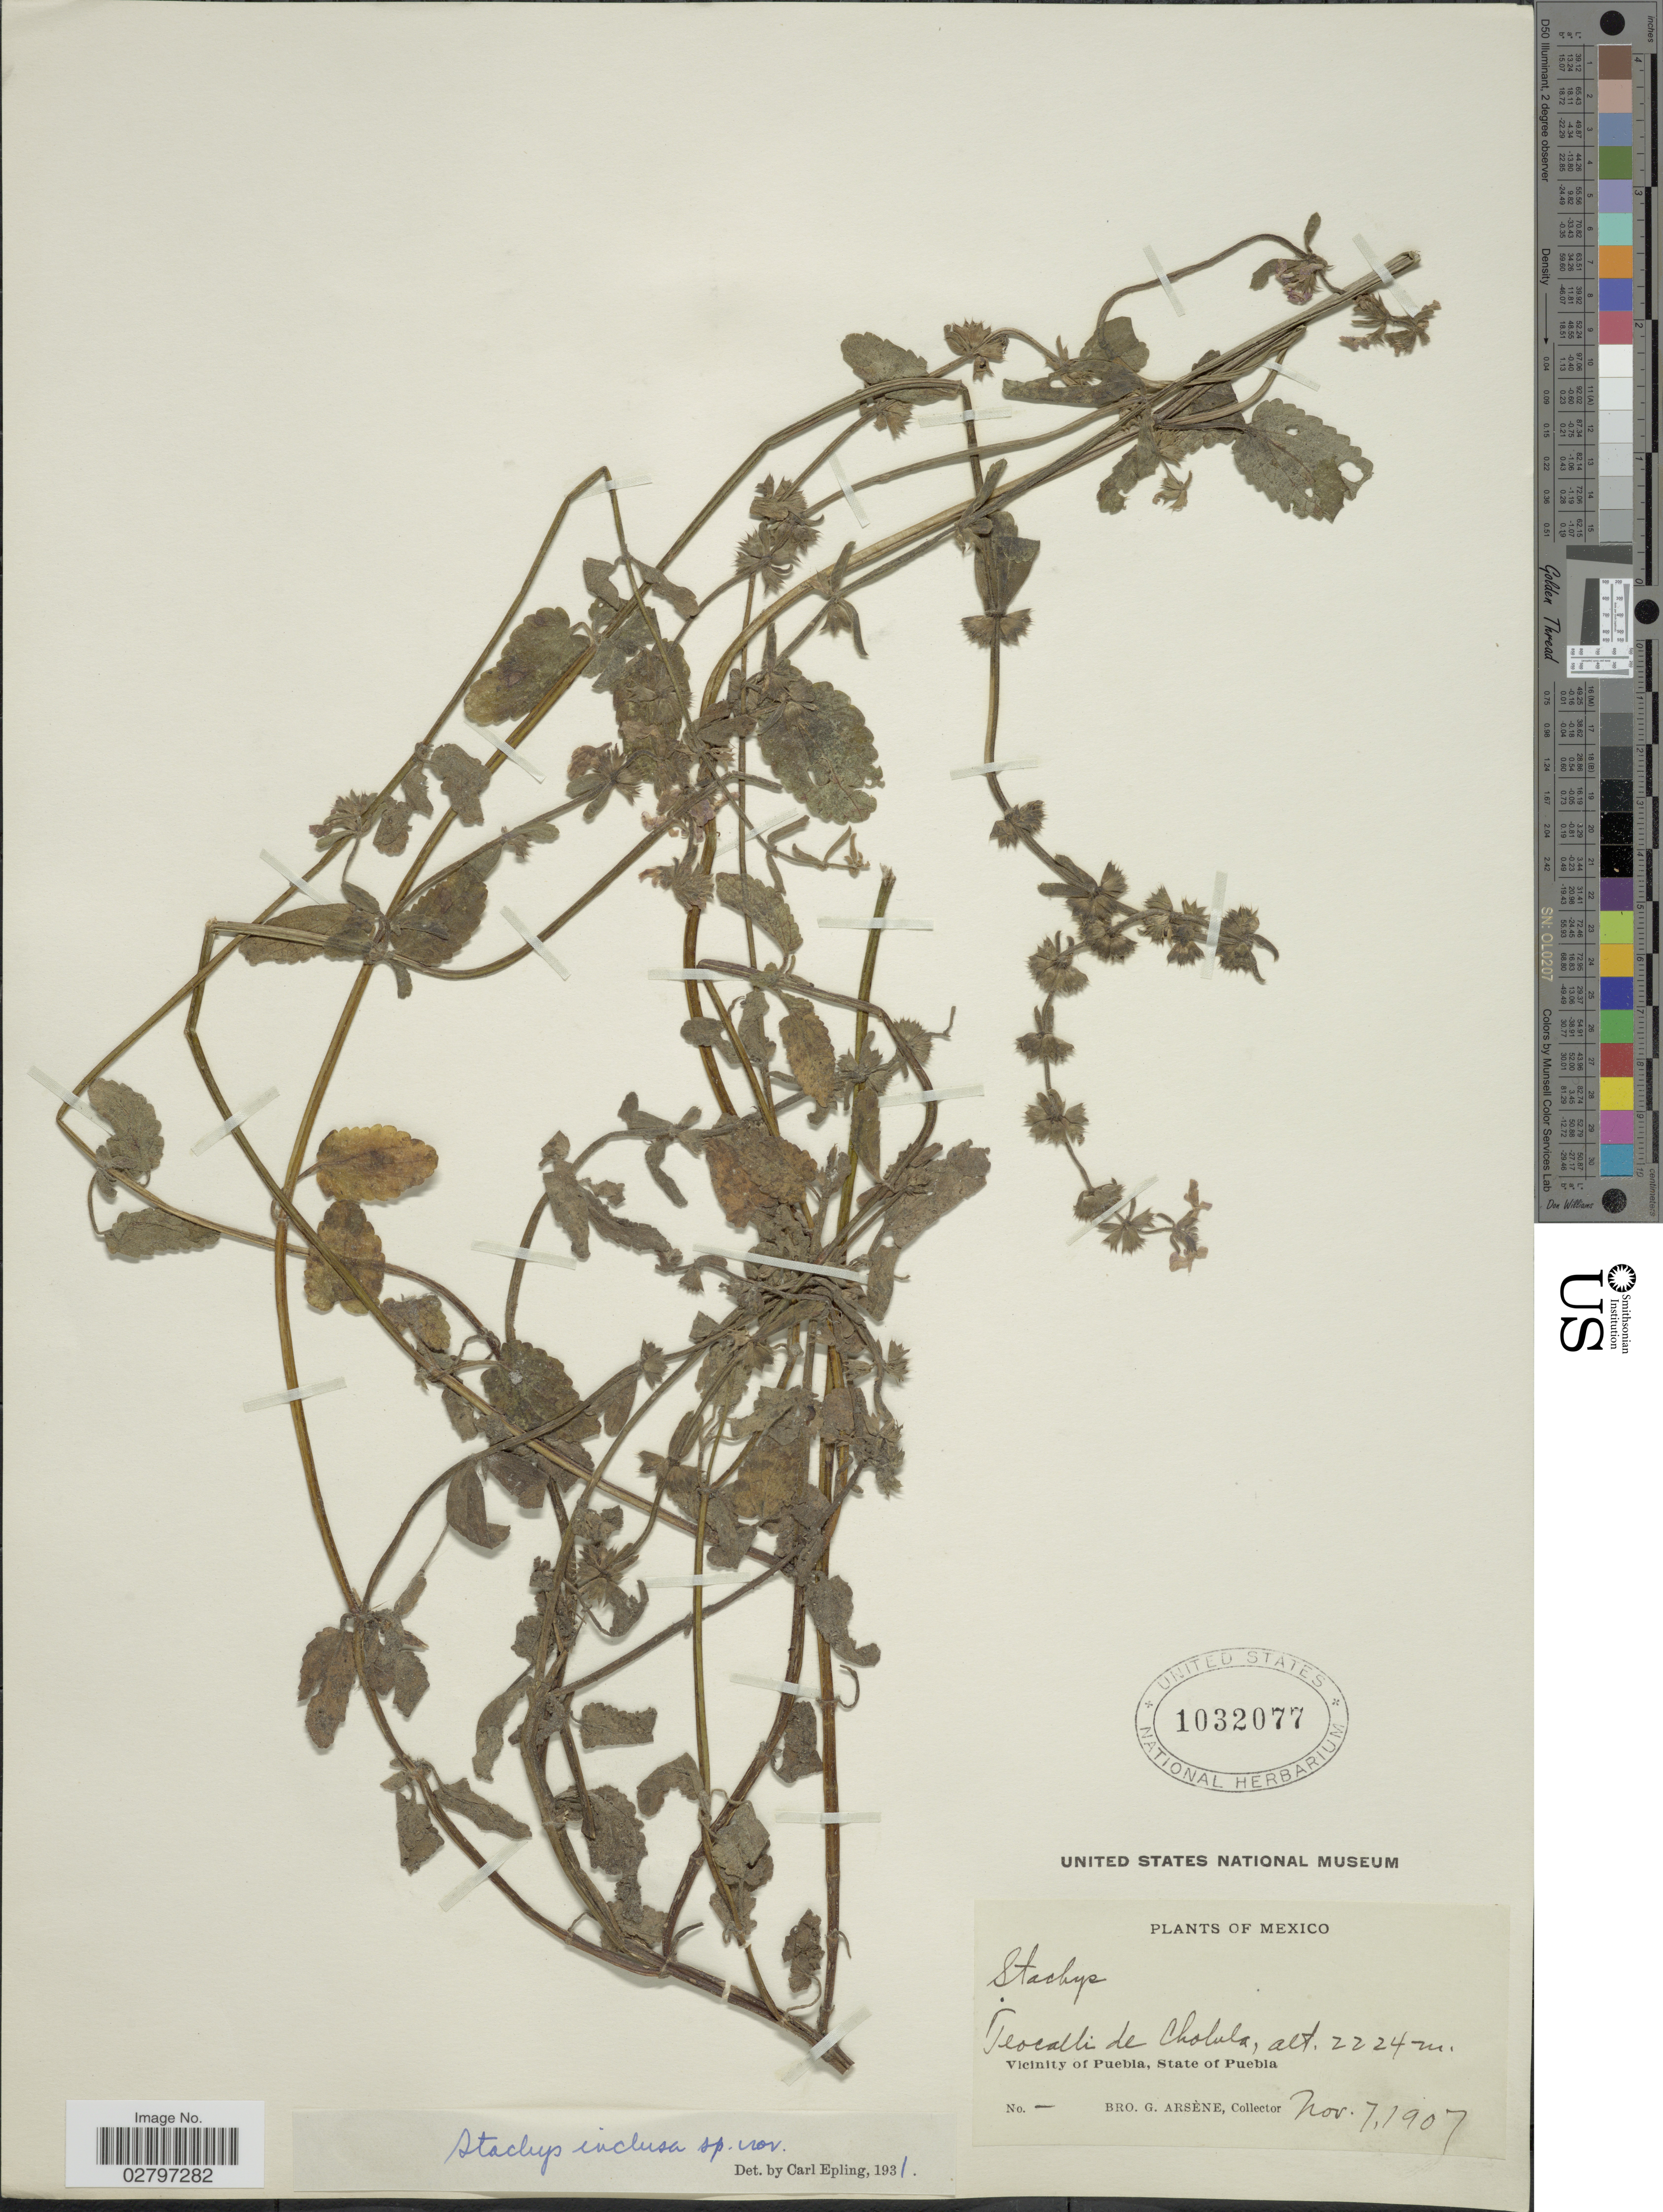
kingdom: Plantae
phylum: Tracheophyta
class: Magnoliopsida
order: Lamiales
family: Lamiaceae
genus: Stachys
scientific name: Stachys inclusa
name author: Epling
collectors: Bro. G. Arsène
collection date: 1907-11-07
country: Mexico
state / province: Puebla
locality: Teocalli de Cholula, Vicinity of Puebla.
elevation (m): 2224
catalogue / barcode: US 1032077